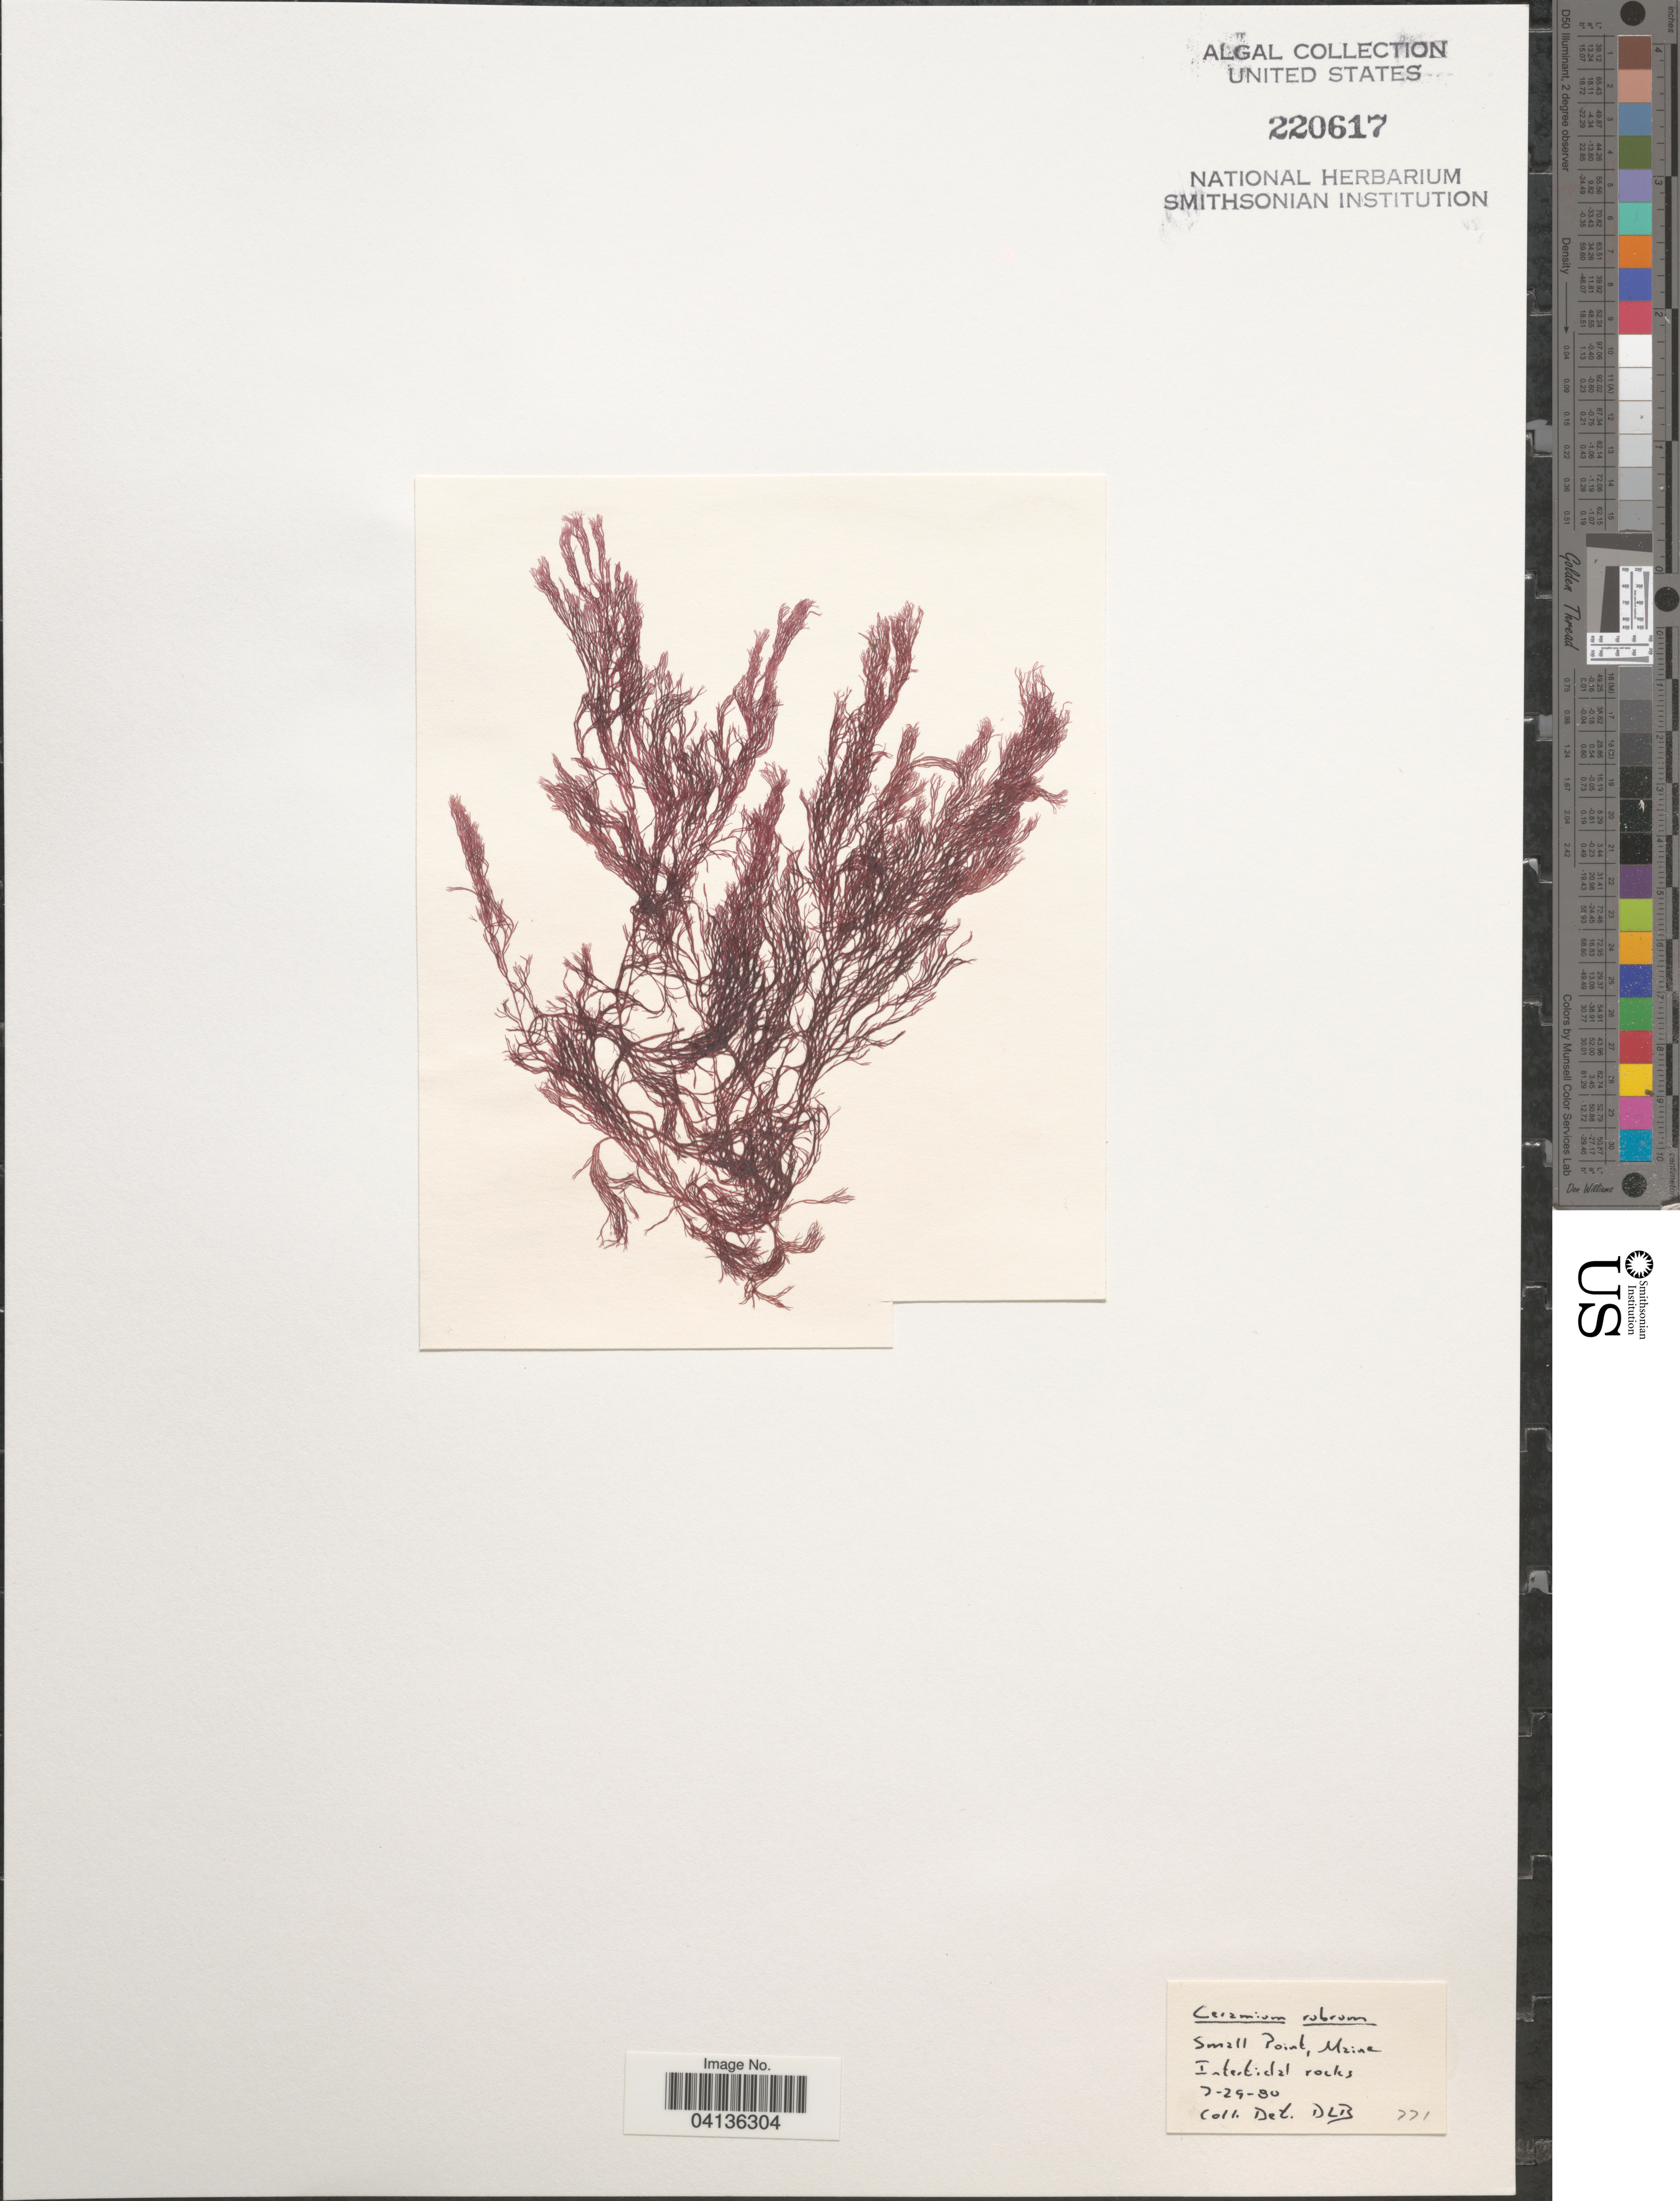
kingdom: Plantae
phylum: Rhodophyta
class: Florideophyceae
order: Ceramiales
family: Ceramiaceae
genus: Ceramium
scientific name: Ceramium rubrum var. stimpsoni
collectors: D. L. B.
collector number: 771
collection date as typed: Transcribed d/m/y: 29/7/80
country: United States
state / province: Maine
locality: Small Point. Intertidal rocks.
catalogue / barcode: US 220617